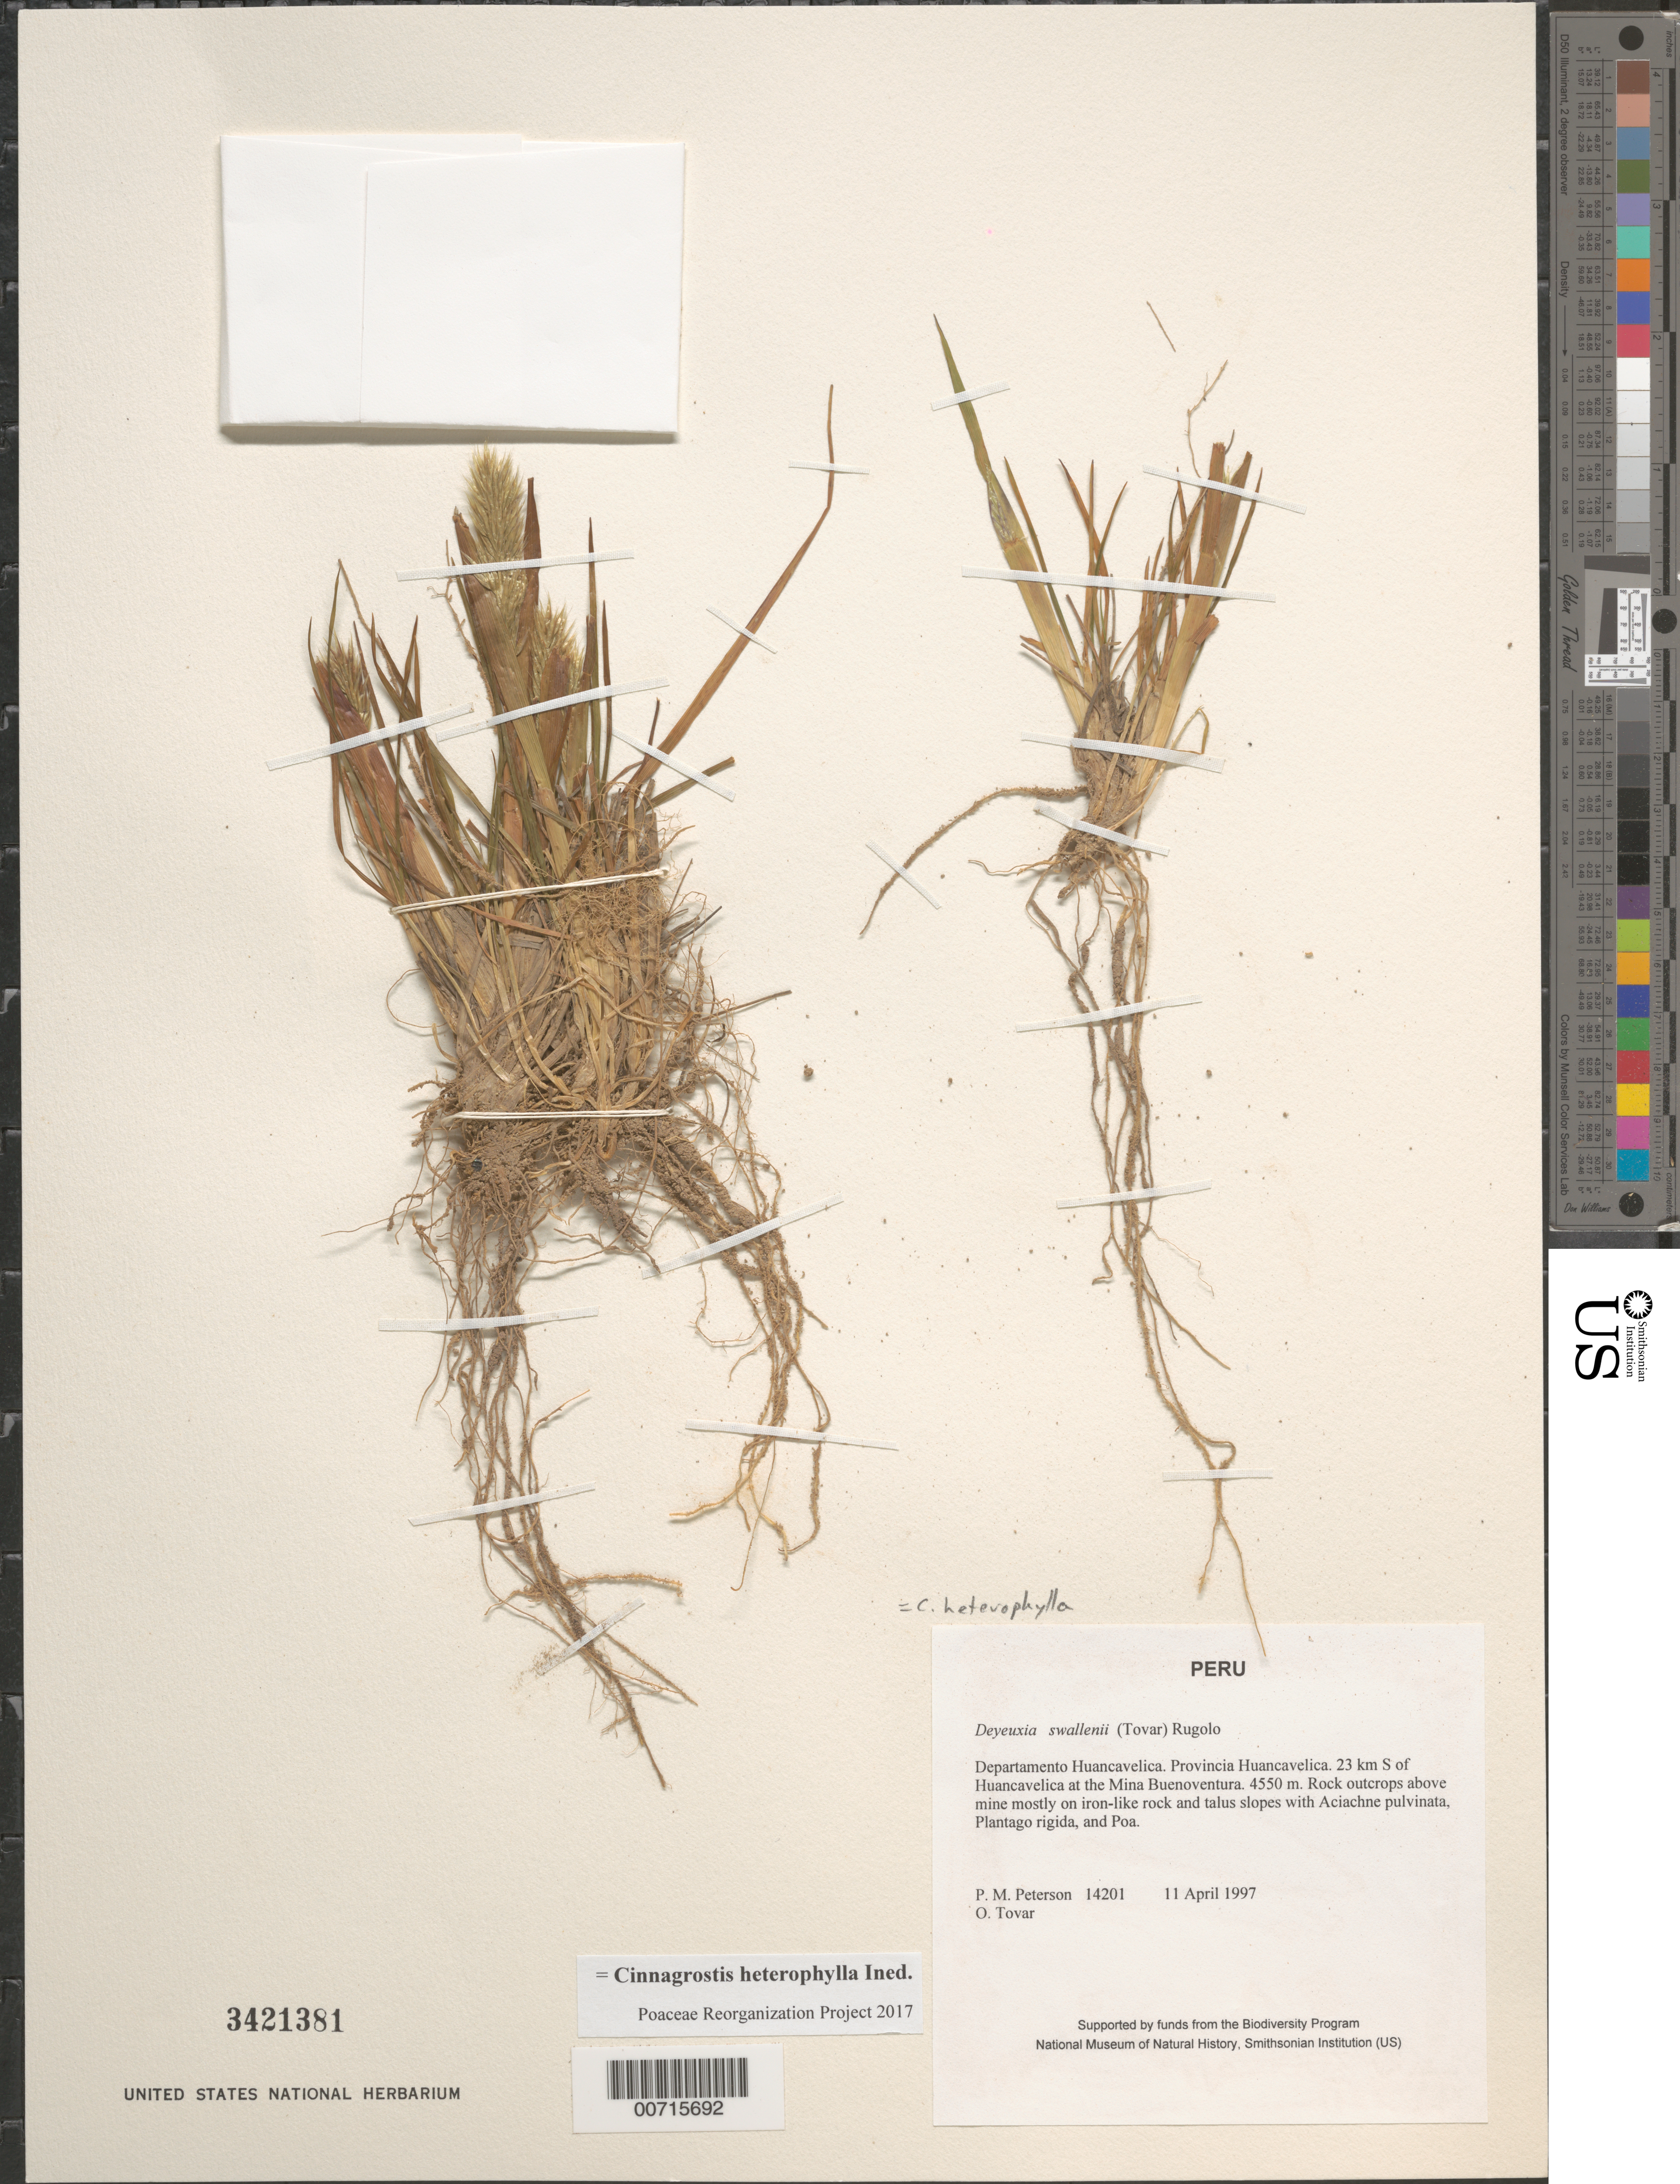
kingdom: Plantae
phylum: Tracheophyta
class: Liliopsida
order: Poales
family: Poaceae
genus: Cinnagrostis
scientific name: Cinnagrostis heterophylla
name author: (Wedd.) P.M. Peterson et al.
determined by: Poaceae Reorganization Project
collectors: P. M. Peterson & Ó. Tovar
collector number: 14201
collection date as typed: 11 Apr 1997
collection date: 1997-04-11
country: Peru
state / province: Huancavelica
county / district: Huancavelica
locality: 23 km S of Huancavelica at the Mina Buenoventura.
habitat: Rock outcrops above mine mostly on iron-like rock and talus slopes with Aciachne pulvinata, Plantago rigida, and Poa.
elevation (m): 4550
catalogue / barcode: US 3421381